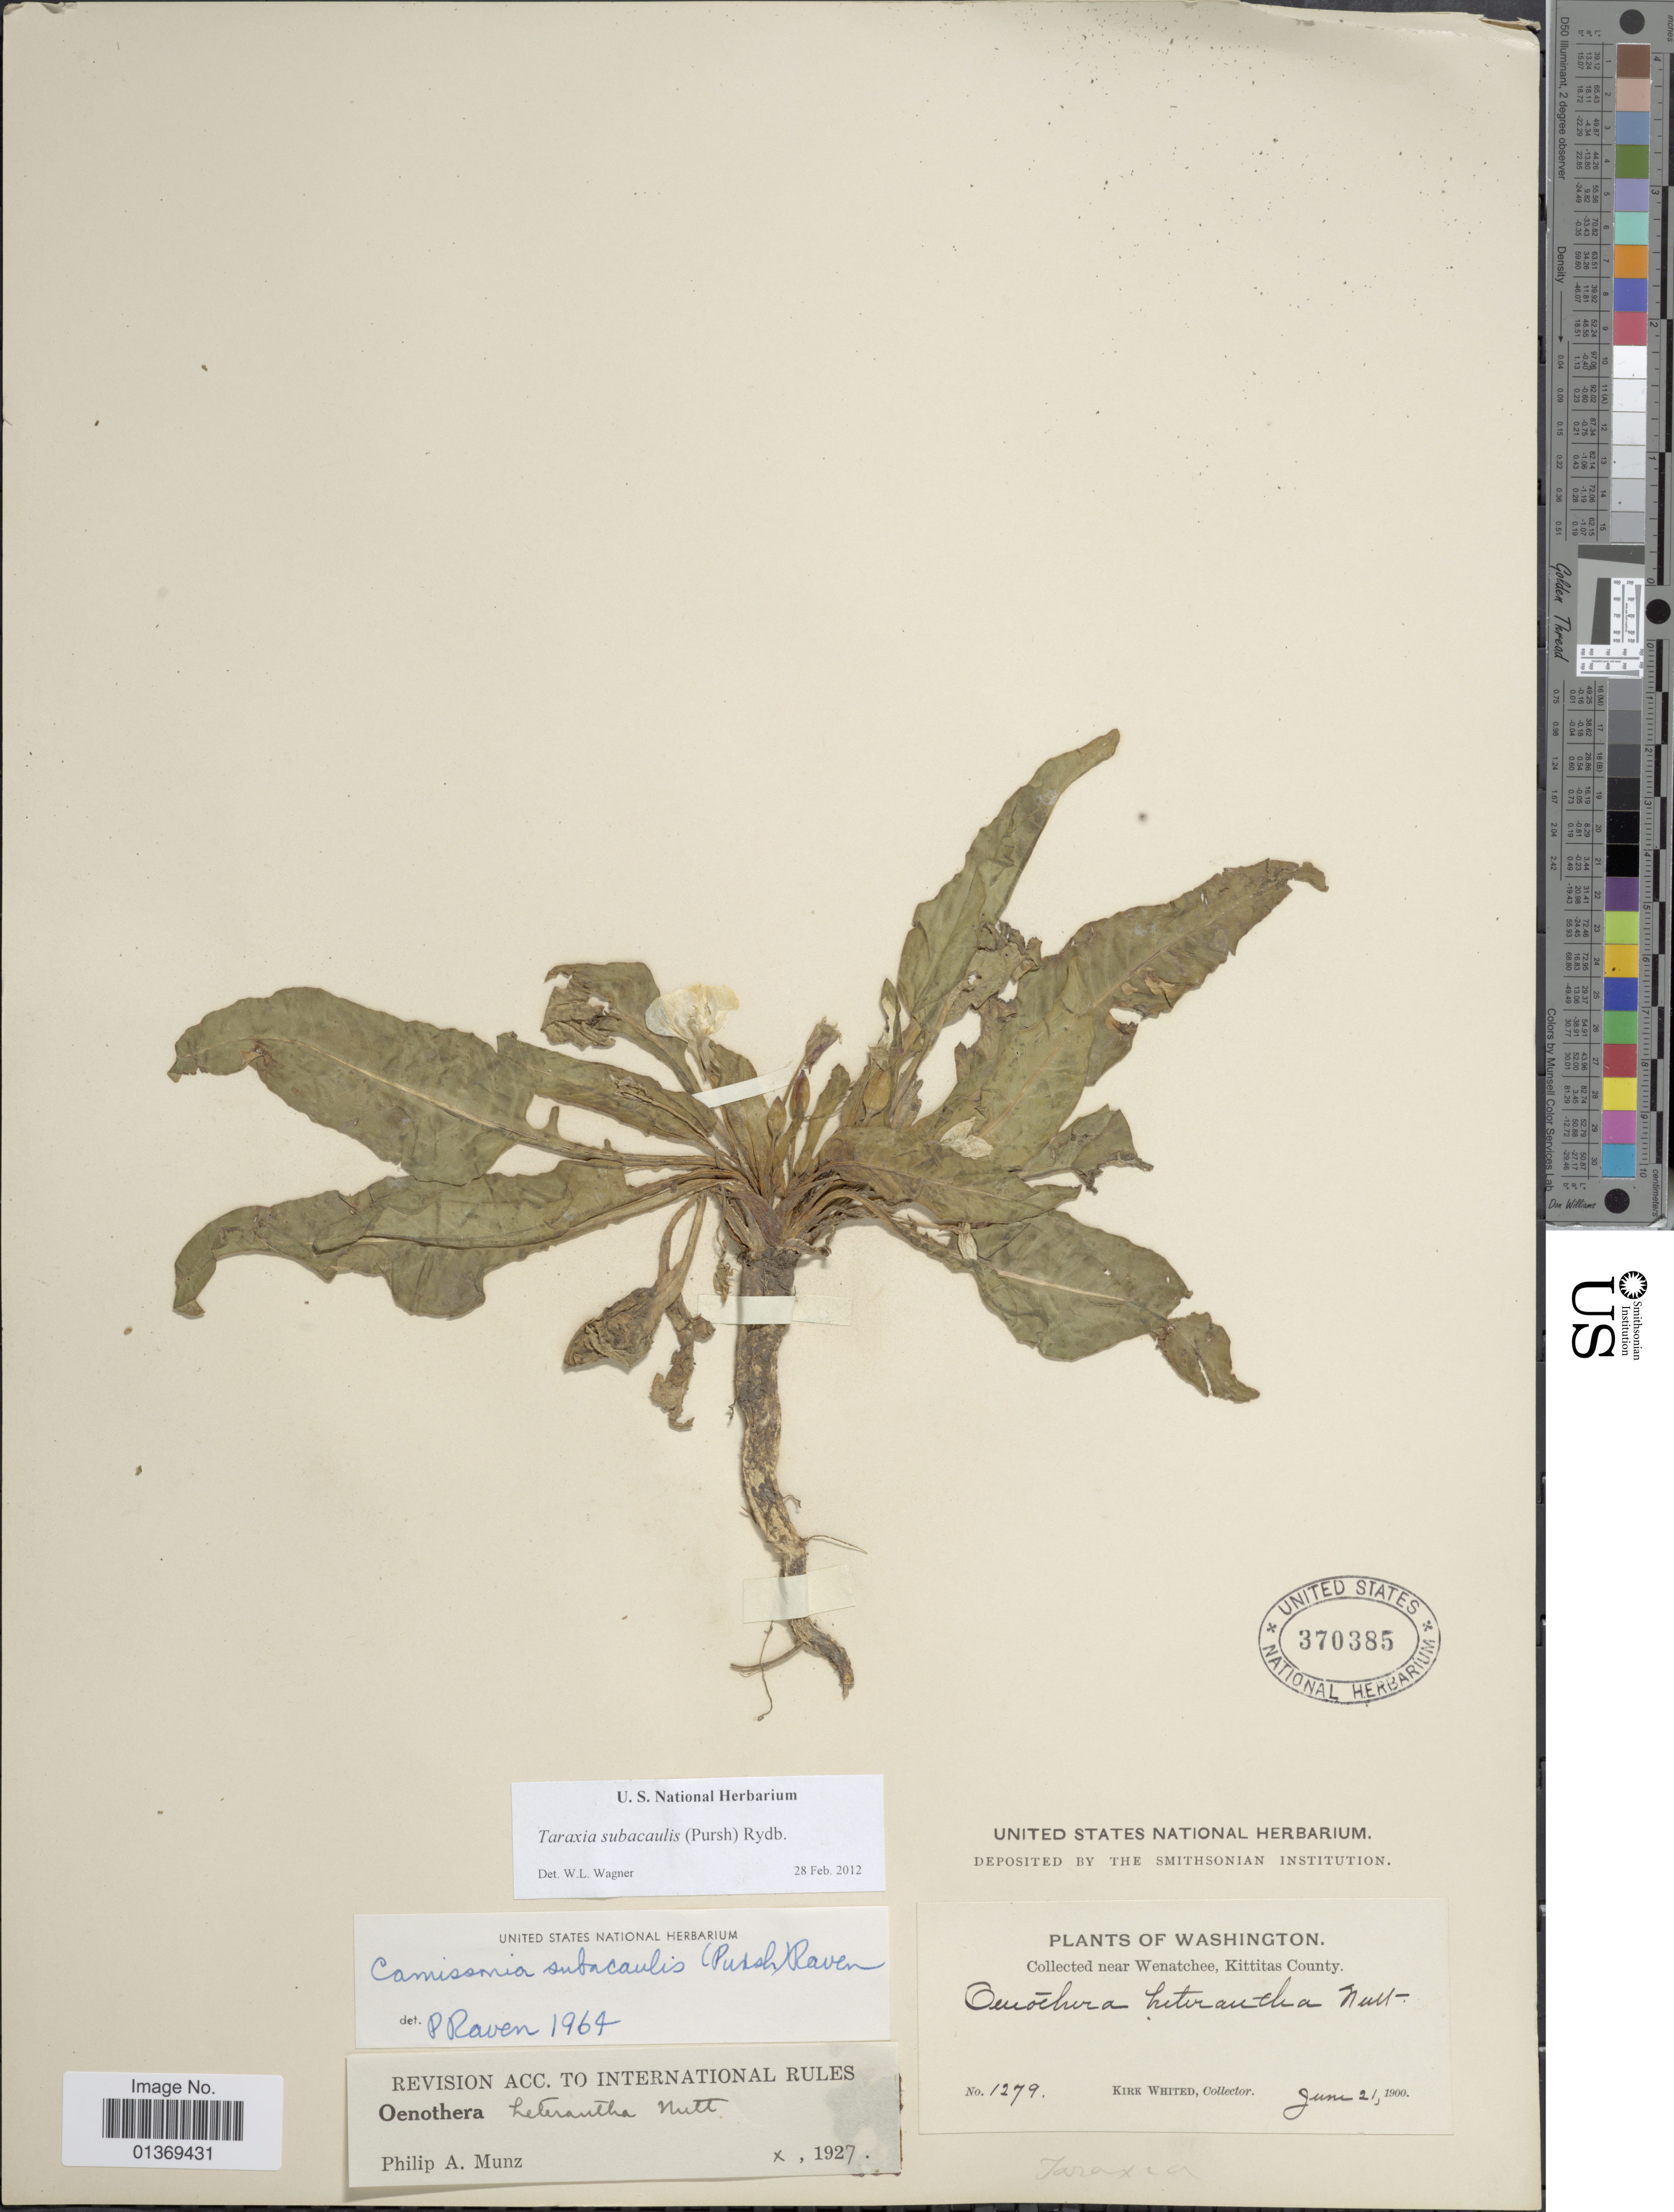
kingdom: Plantae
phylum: Tracheophyta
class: Magnoliopsida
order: Myrtales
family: Onagraceae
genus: Taraxia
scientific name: Taraxia subacaulis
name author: (Pursh) Rydb.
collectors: K. Whited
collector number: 1279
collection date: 1900-06-21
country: United States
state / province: Washington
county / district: Kittitas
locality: Wenatchee, Kittitas County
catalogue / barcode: US 370385